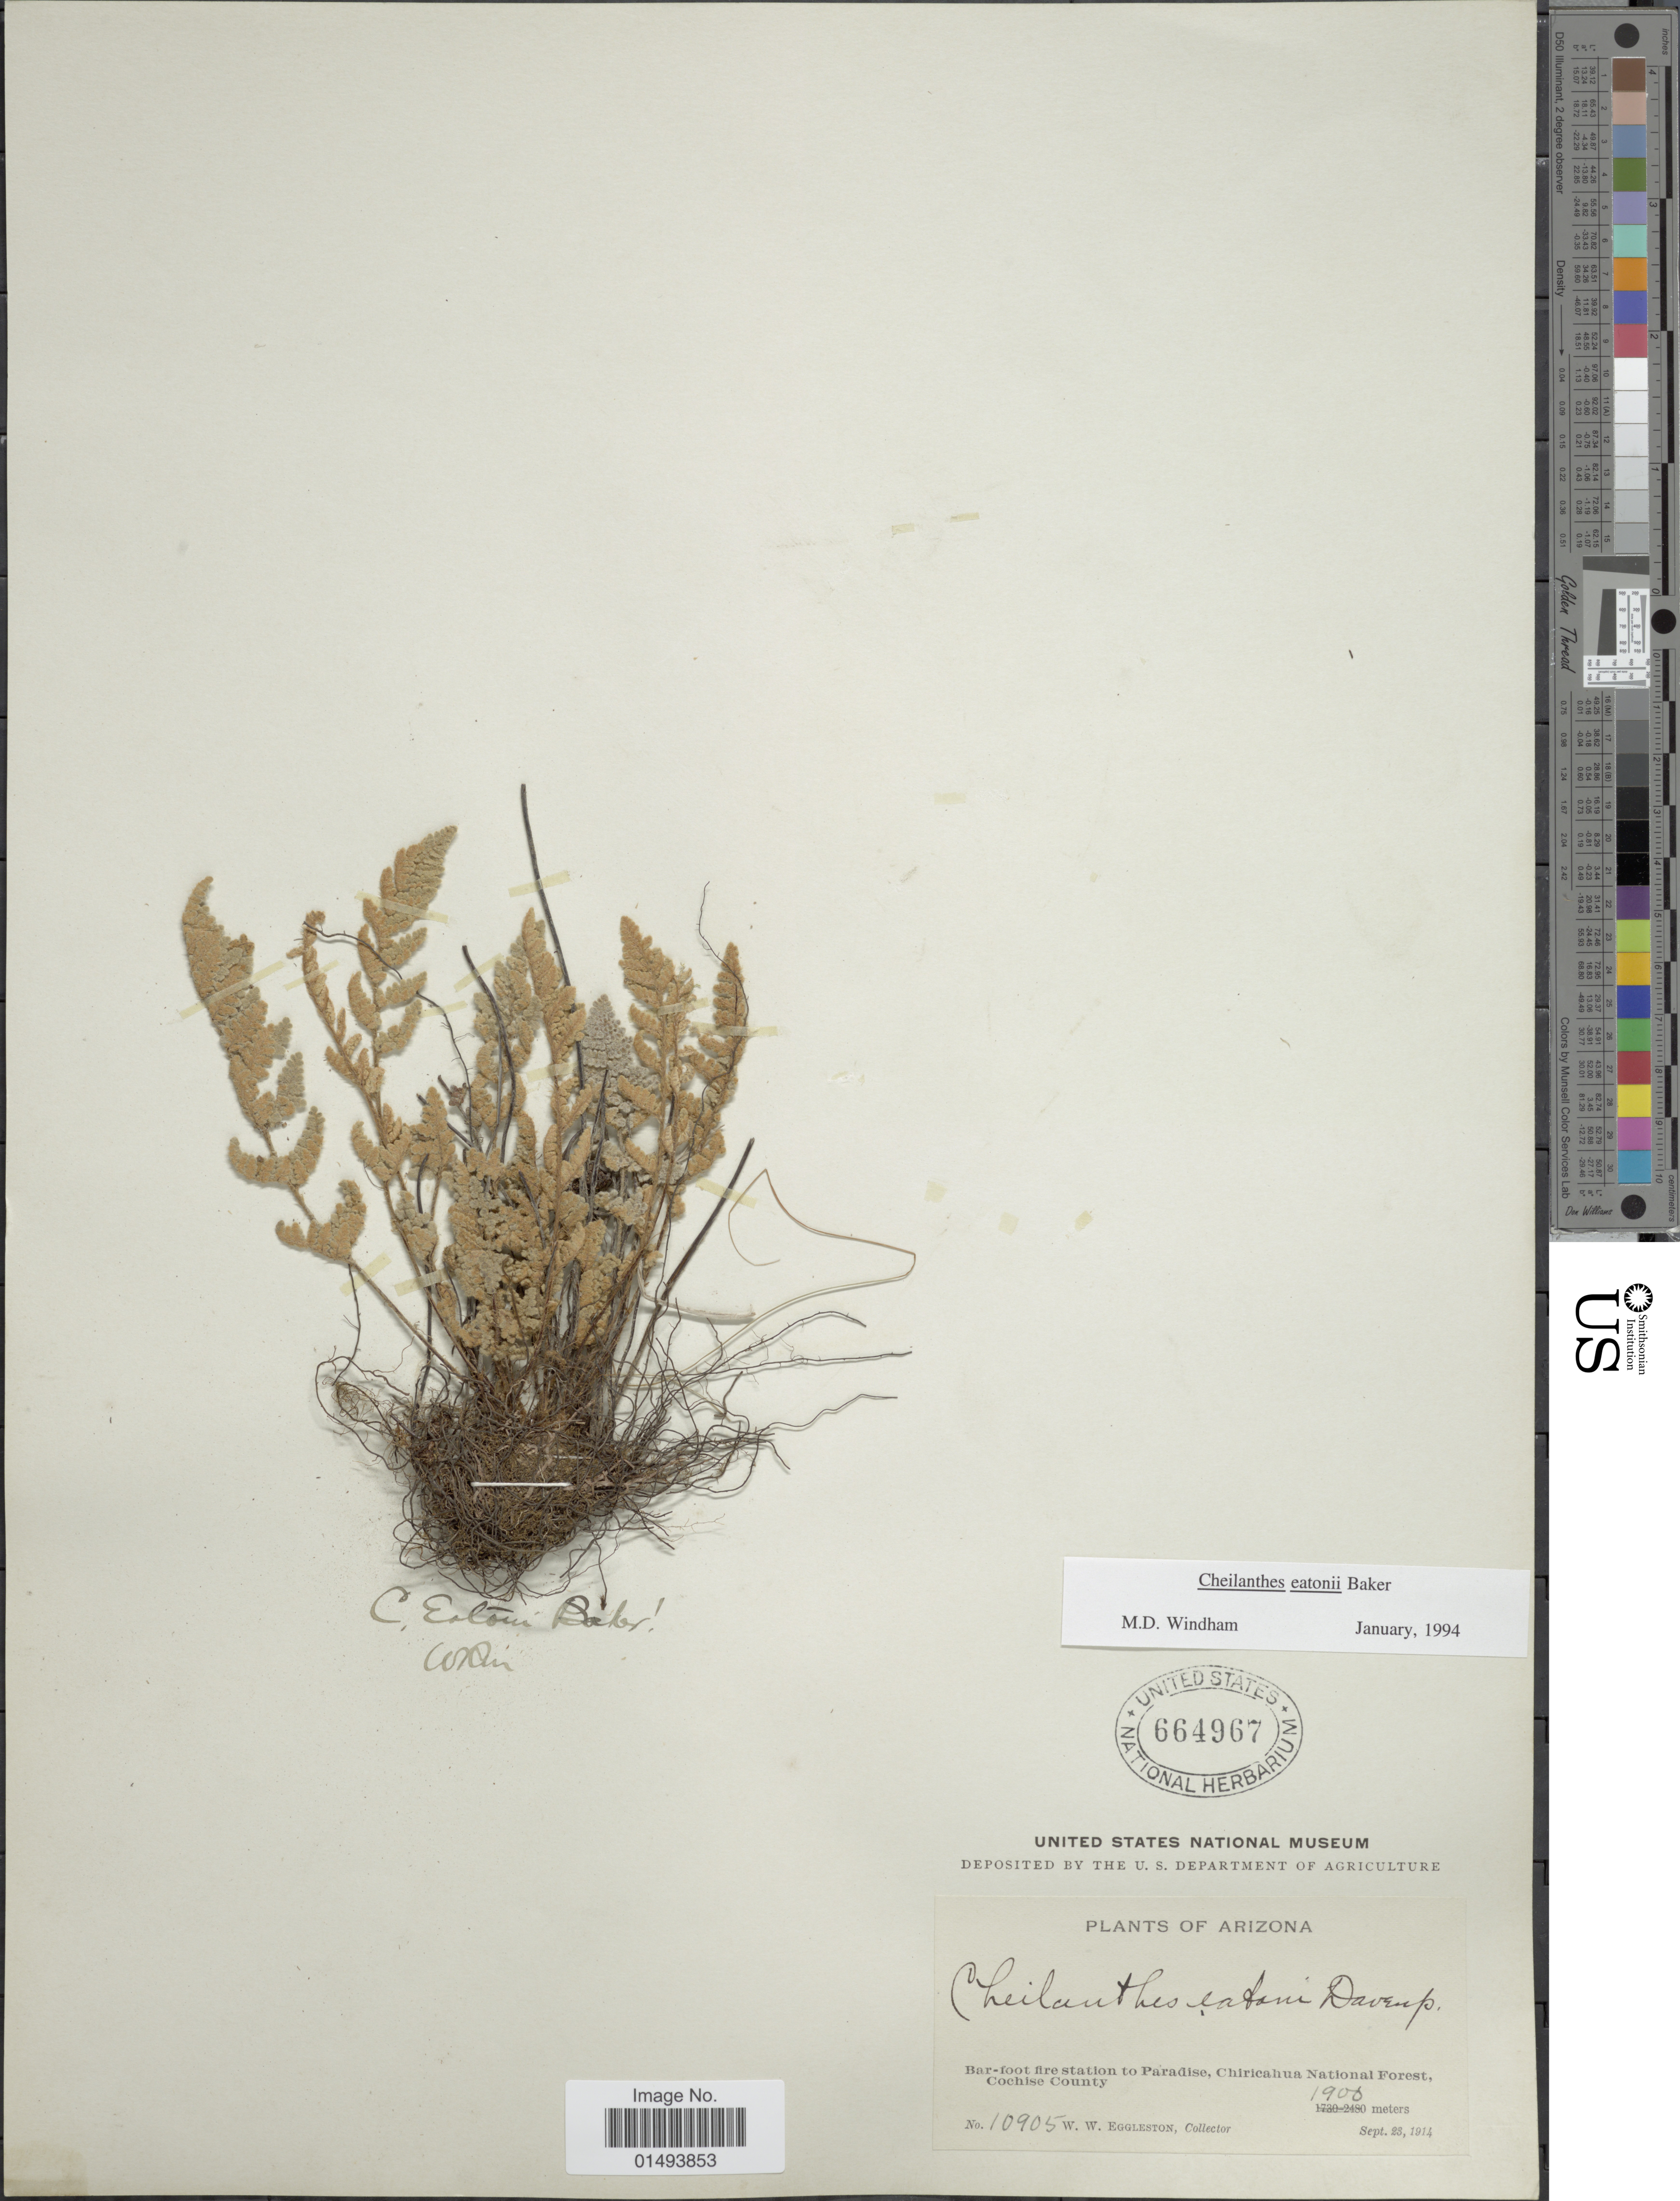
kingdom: Plantae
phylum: Tracheophyta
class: Polypodiopsida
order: Polypodiales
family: Pteridaceae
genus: Myriopteris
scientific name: Myriopteris rufa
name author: Fée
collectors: W. W. Eggleston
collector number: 10905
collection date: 1914-09-23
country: United States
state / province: Arizona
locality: Plants of Arizona, Bar foot fire station to Paradise, Chiricahua National Forest, Cochise County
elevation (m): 1900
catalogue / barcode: US 664967